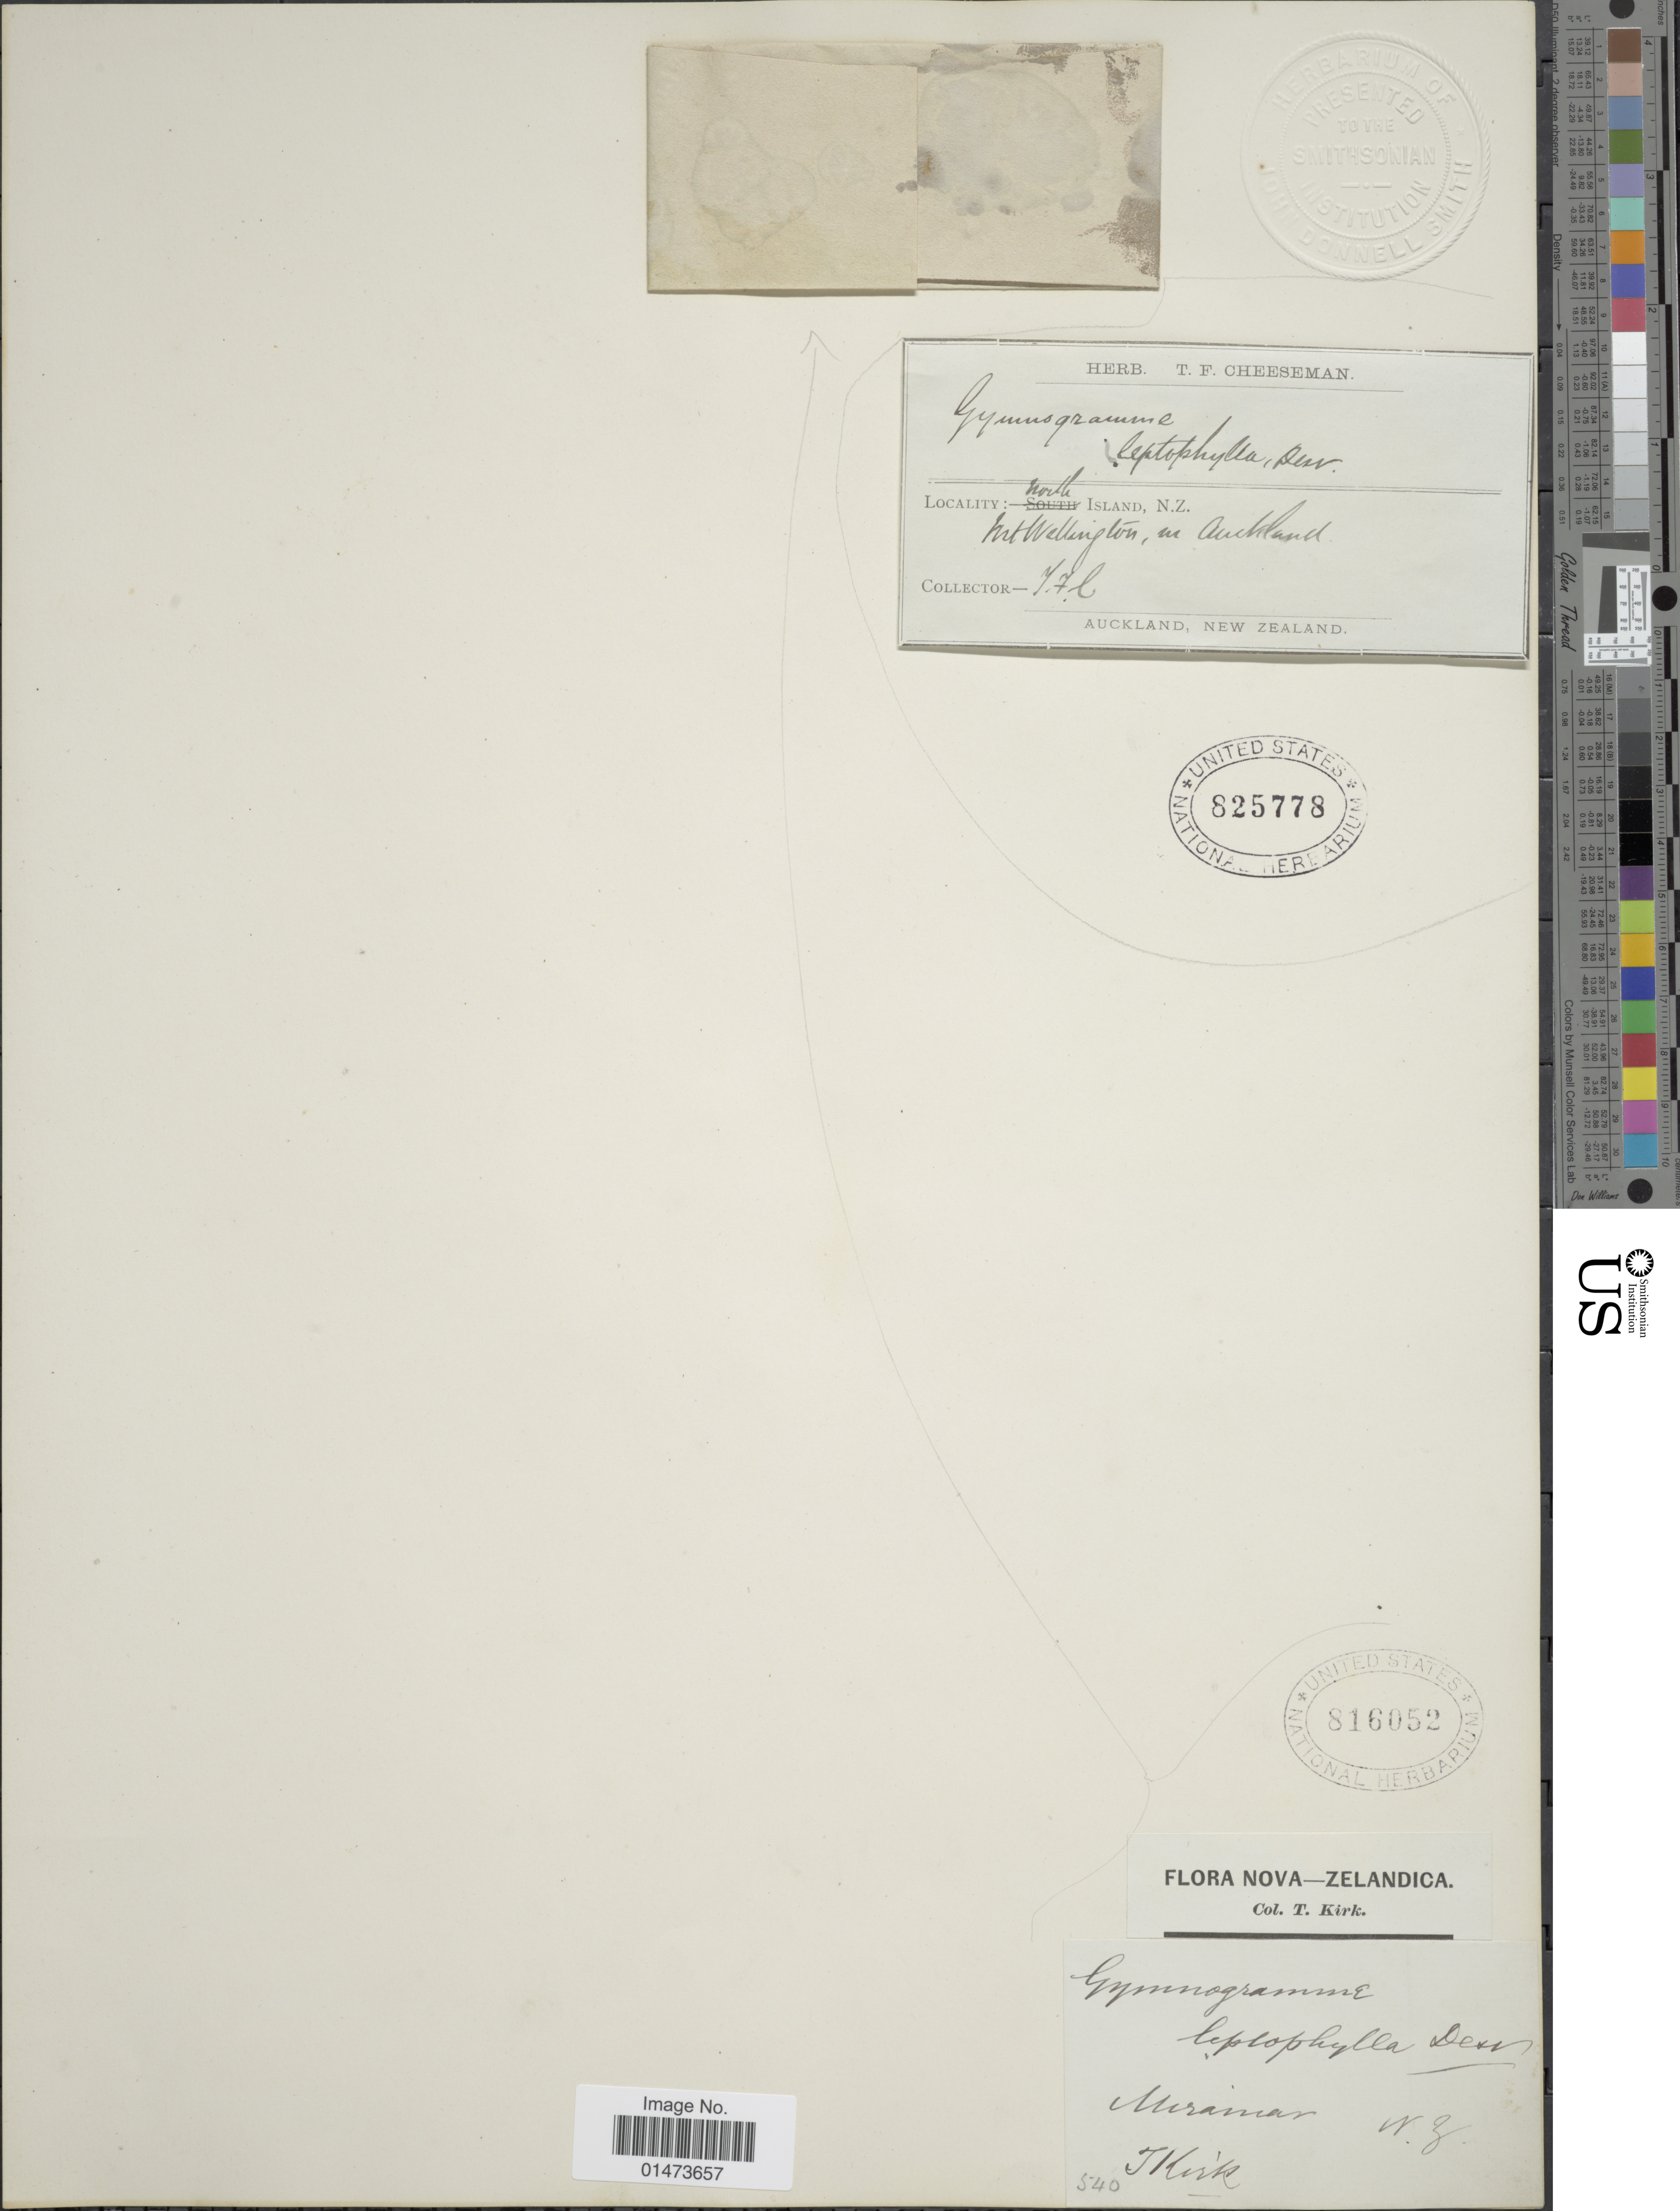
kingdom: Plantae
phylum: Tracheophyta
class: Polypodiopsida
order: Polypodiales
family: Pteridaceae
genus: Anogramma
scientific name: Anogramma leptophylla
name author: (L.) Link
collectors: T. Kirk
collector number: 540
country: New Zealand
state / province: Auckland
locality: Miramar. North Island. Mt Wellington, in Auckland.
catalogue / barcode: US 825778